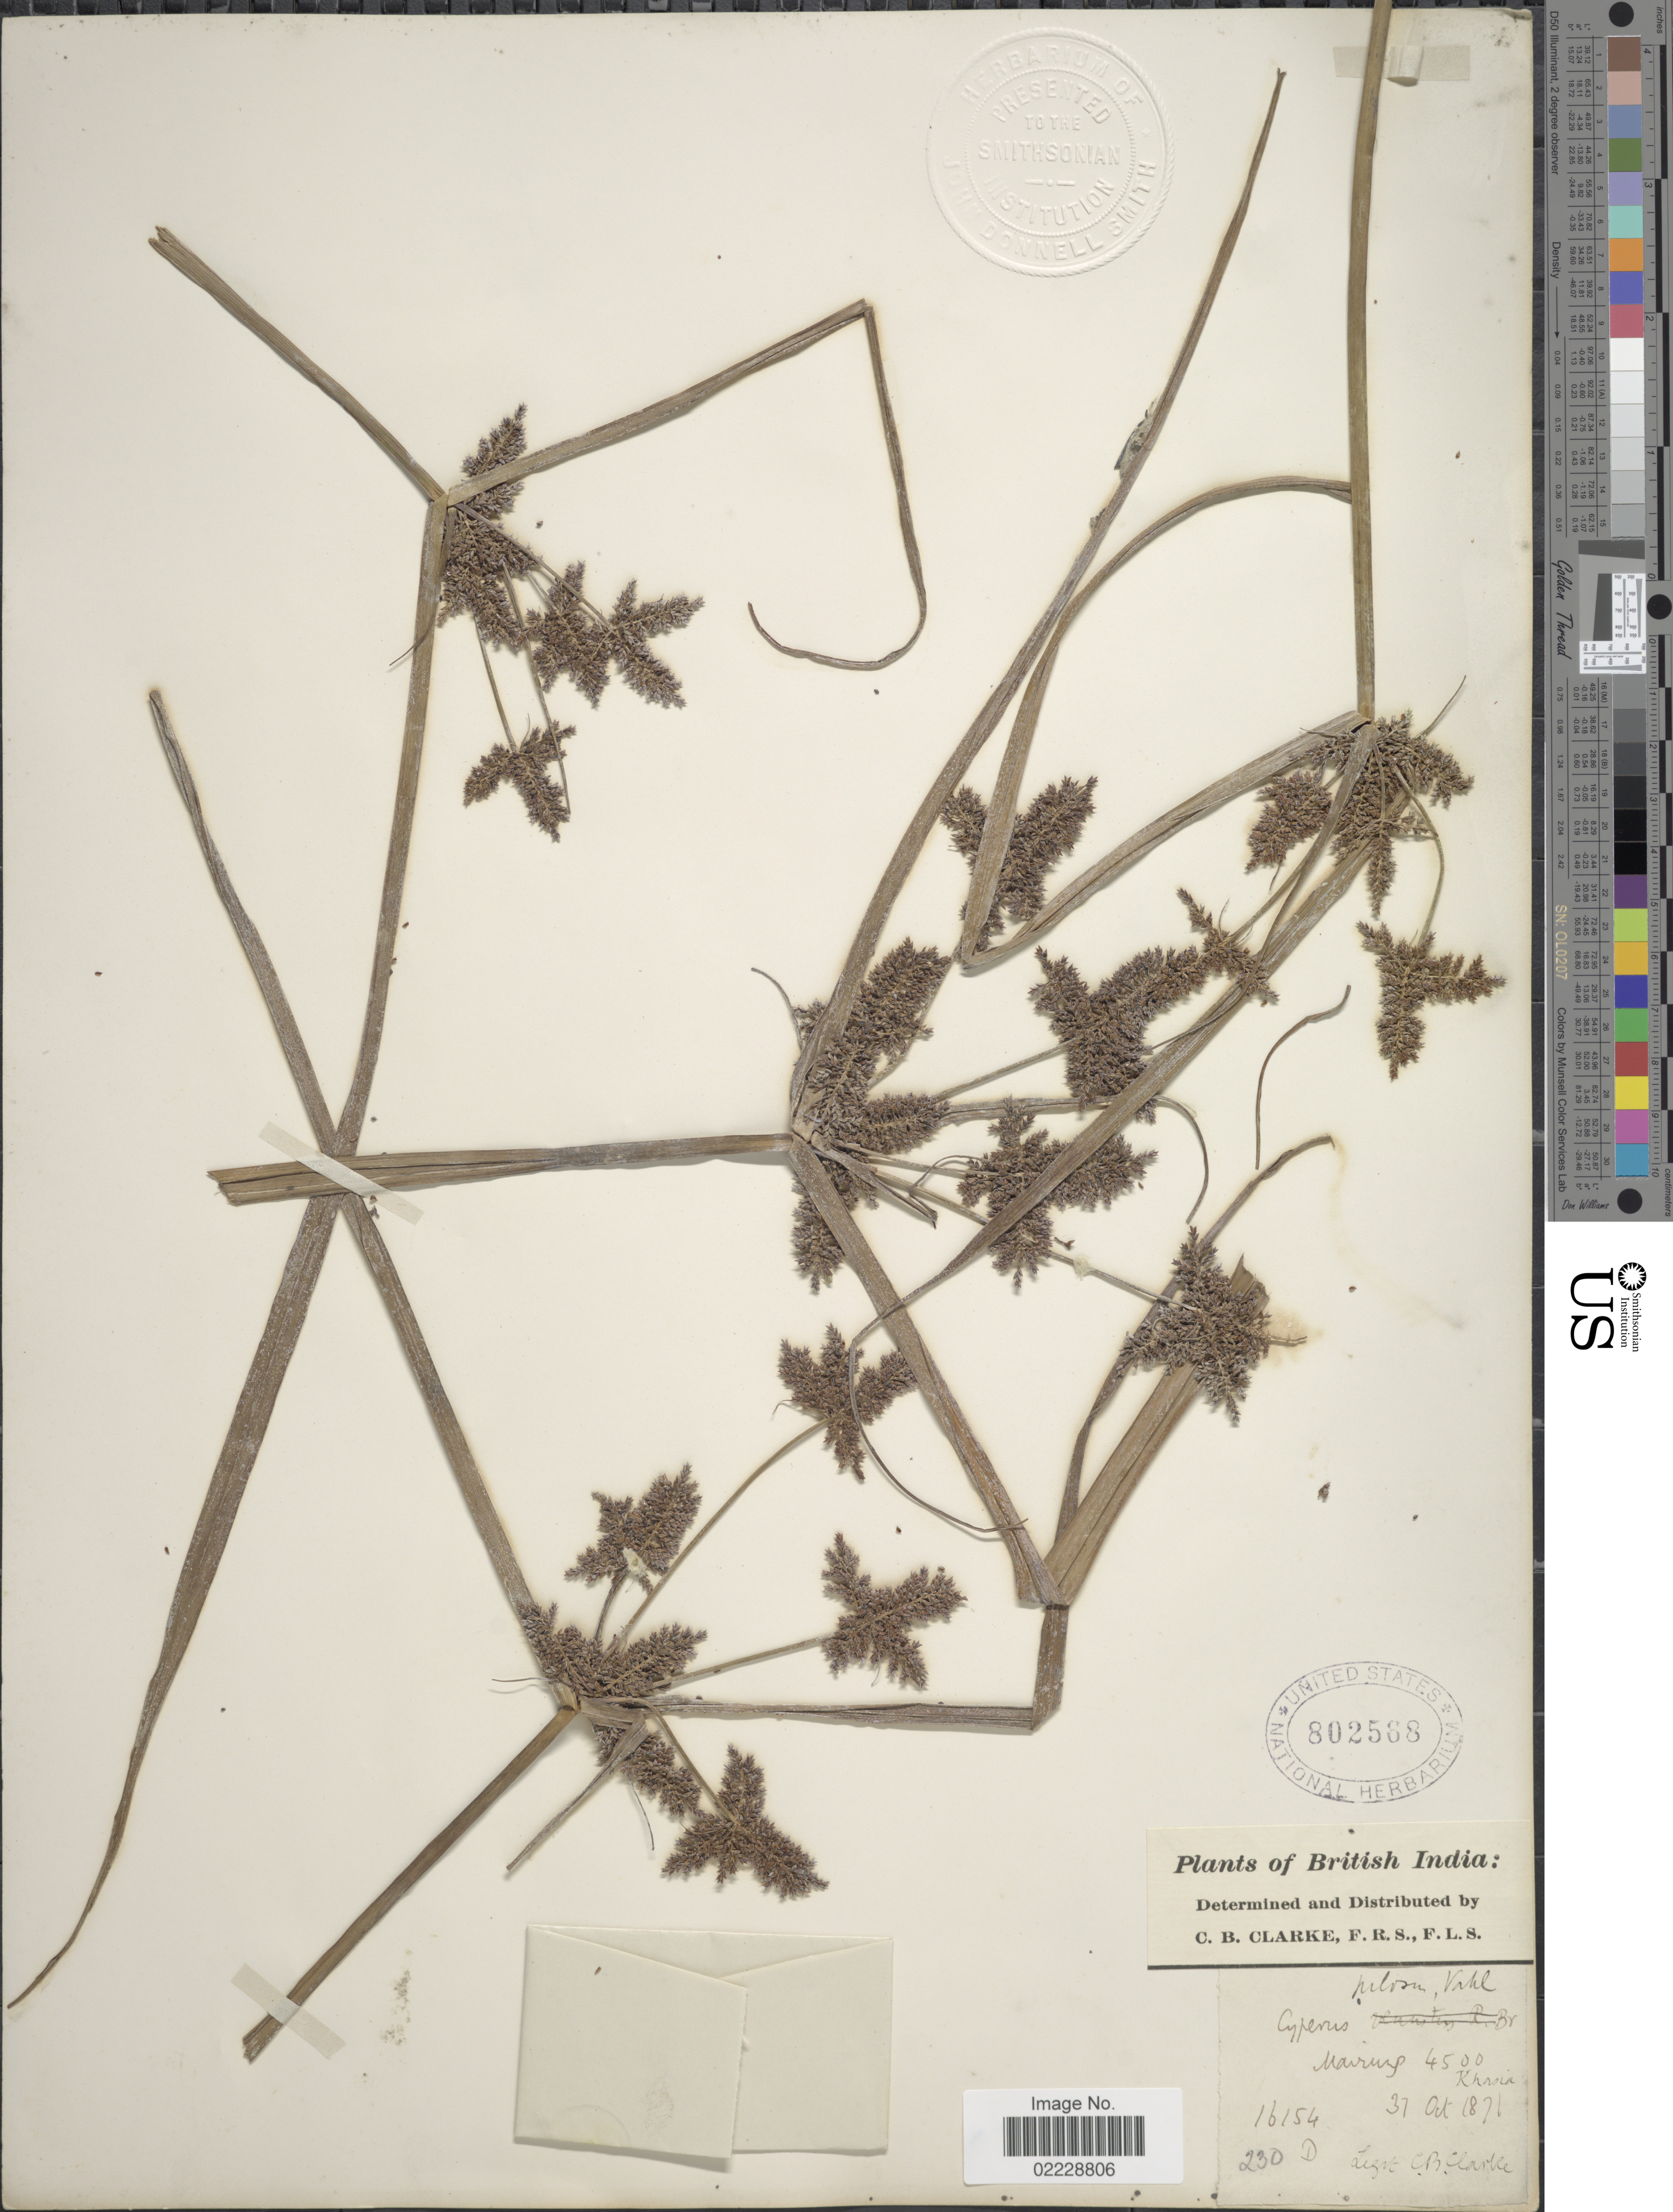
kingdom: Plantae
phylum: Tracheophyta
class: Liliopsida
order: Poales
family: Cyperaceae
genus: Cyperus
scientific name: Cyperus pilosus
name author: Vahl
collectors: C. B. Clarke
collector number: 16154D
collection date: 1871-10-31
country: India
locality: British India, Mairung, Khasia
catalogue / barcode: US 802568